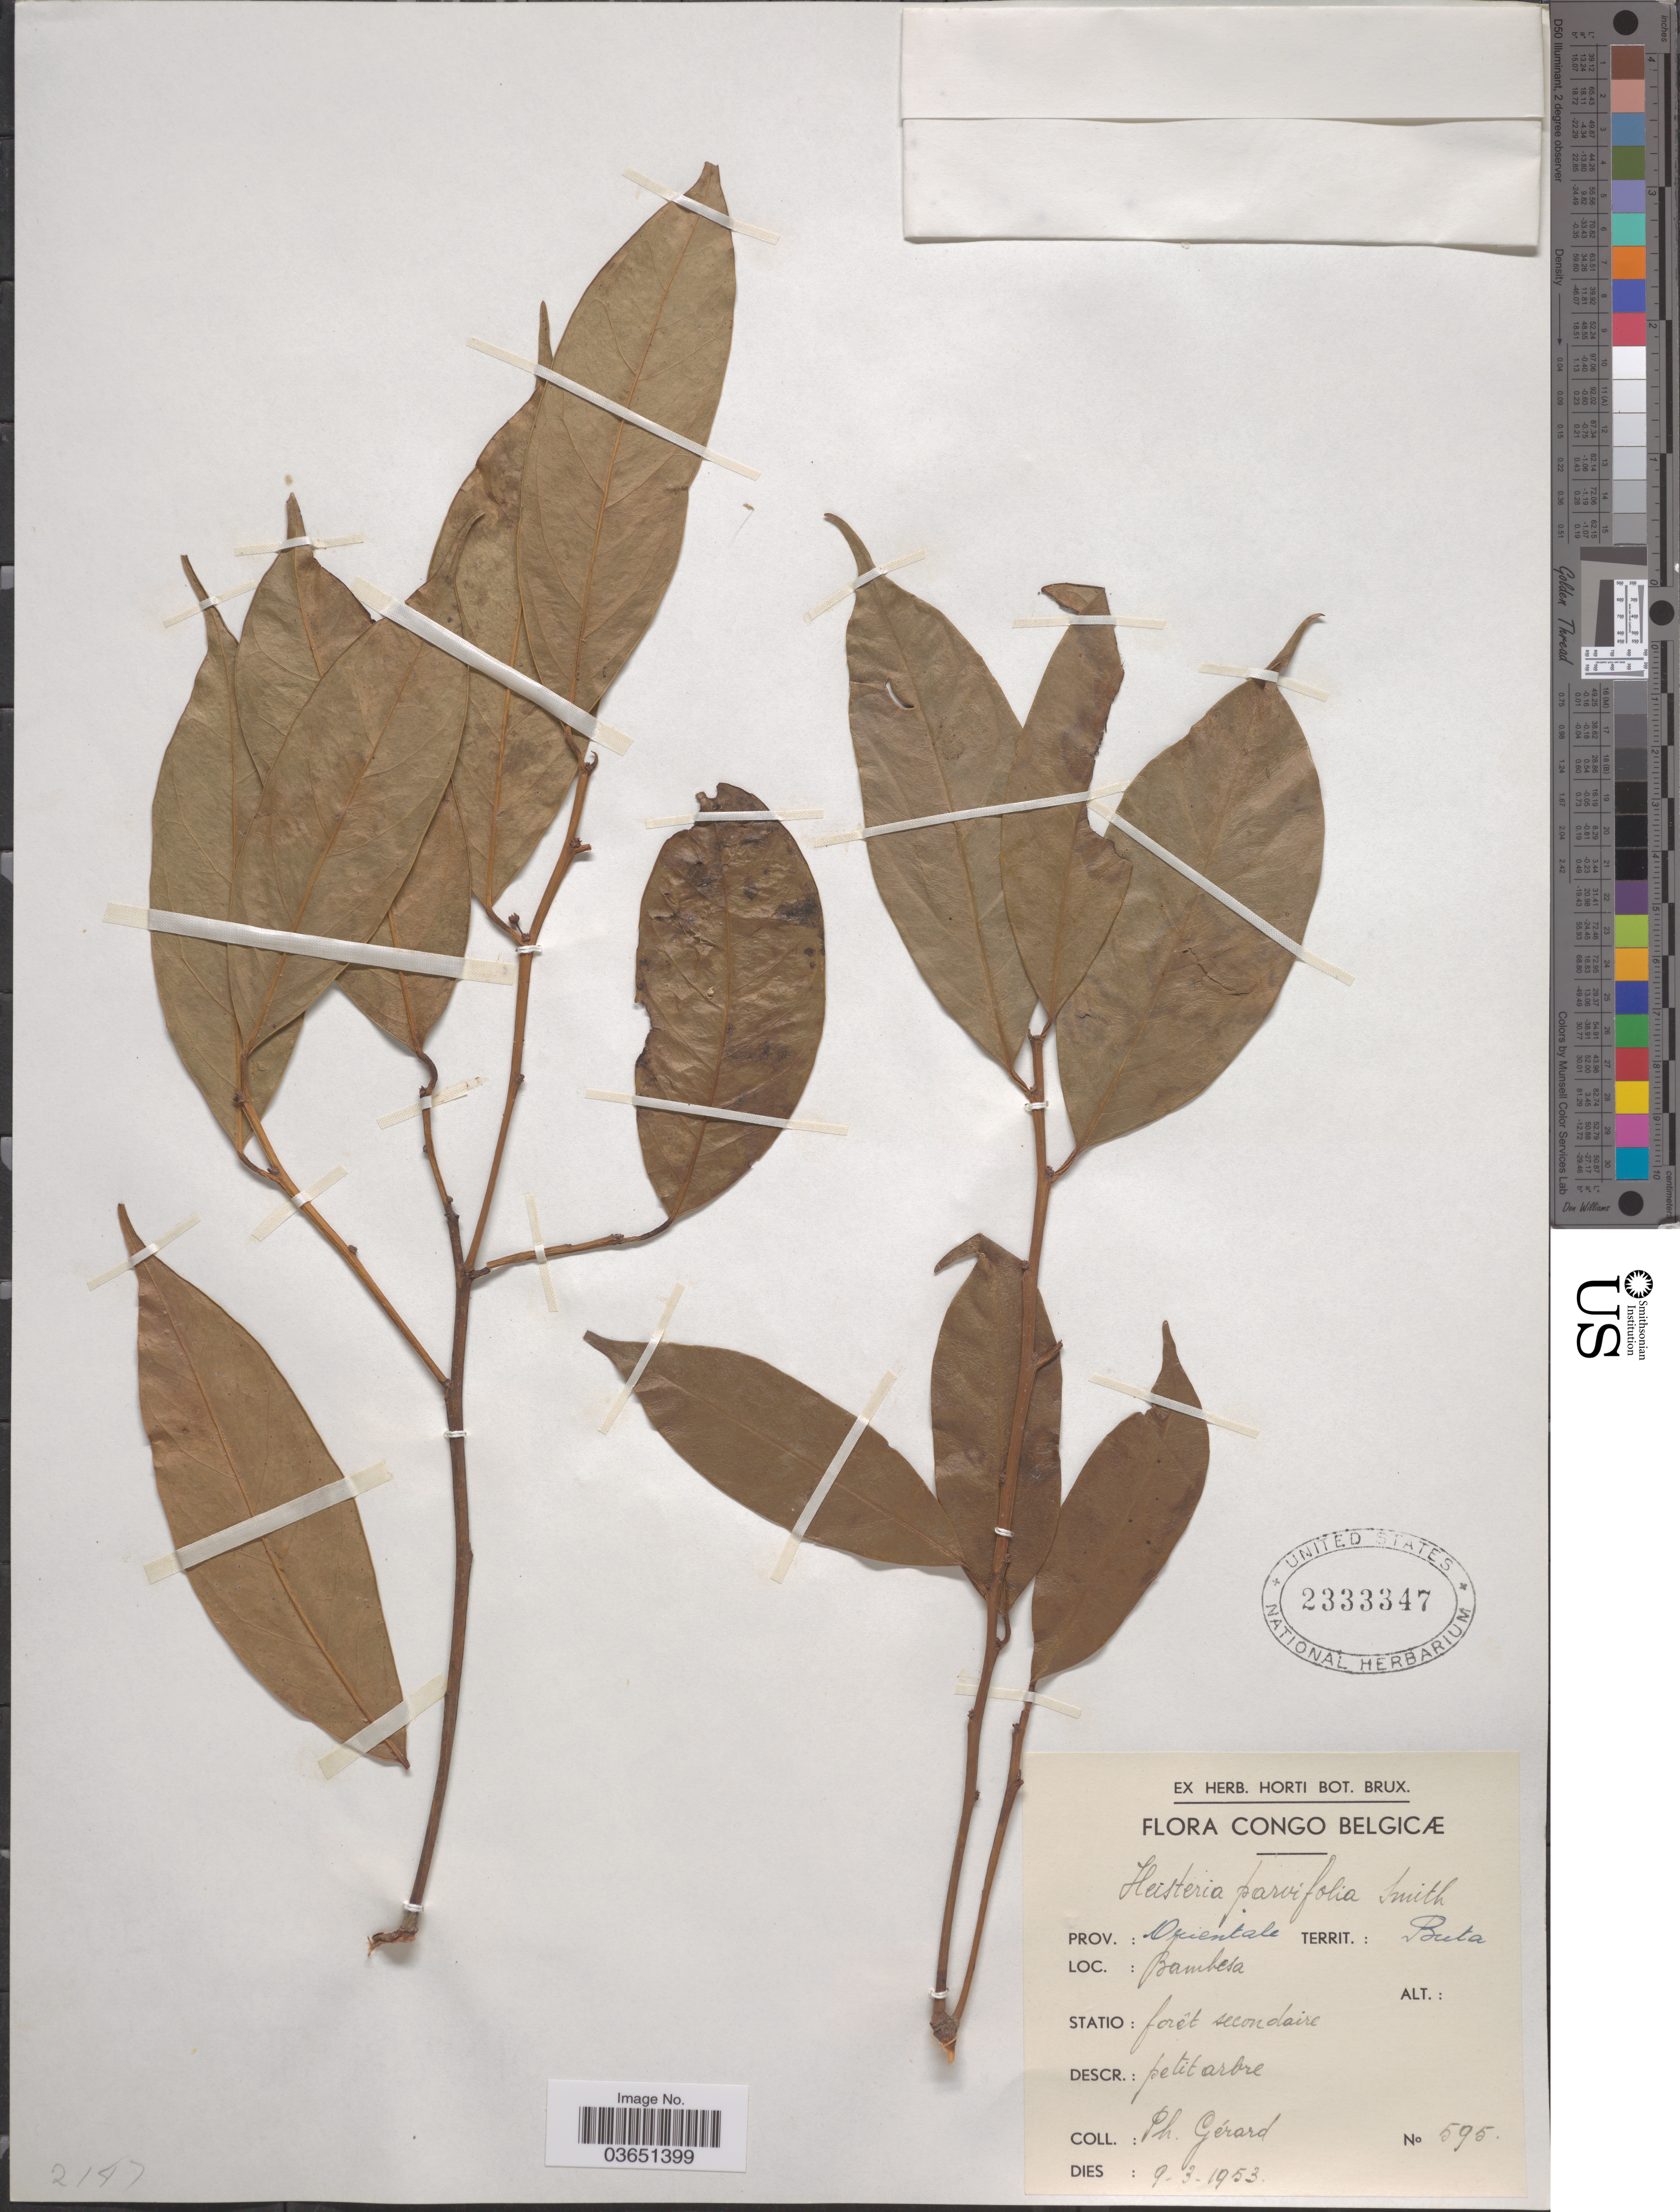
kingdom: Plantae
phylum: Tracheophyta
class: Magnoliopsida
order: Santalales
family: Erythropalaceae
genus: Heisteria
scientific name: Heisteria parvifolia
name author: Sm.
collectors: P. Gerard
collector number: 595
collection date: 1953-03-09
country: Congo, Democratic Republic of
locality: Congo Belgicæ. Prov.: Orientale. Territ.: Buta. Bambesa.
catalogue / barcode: US 2333347